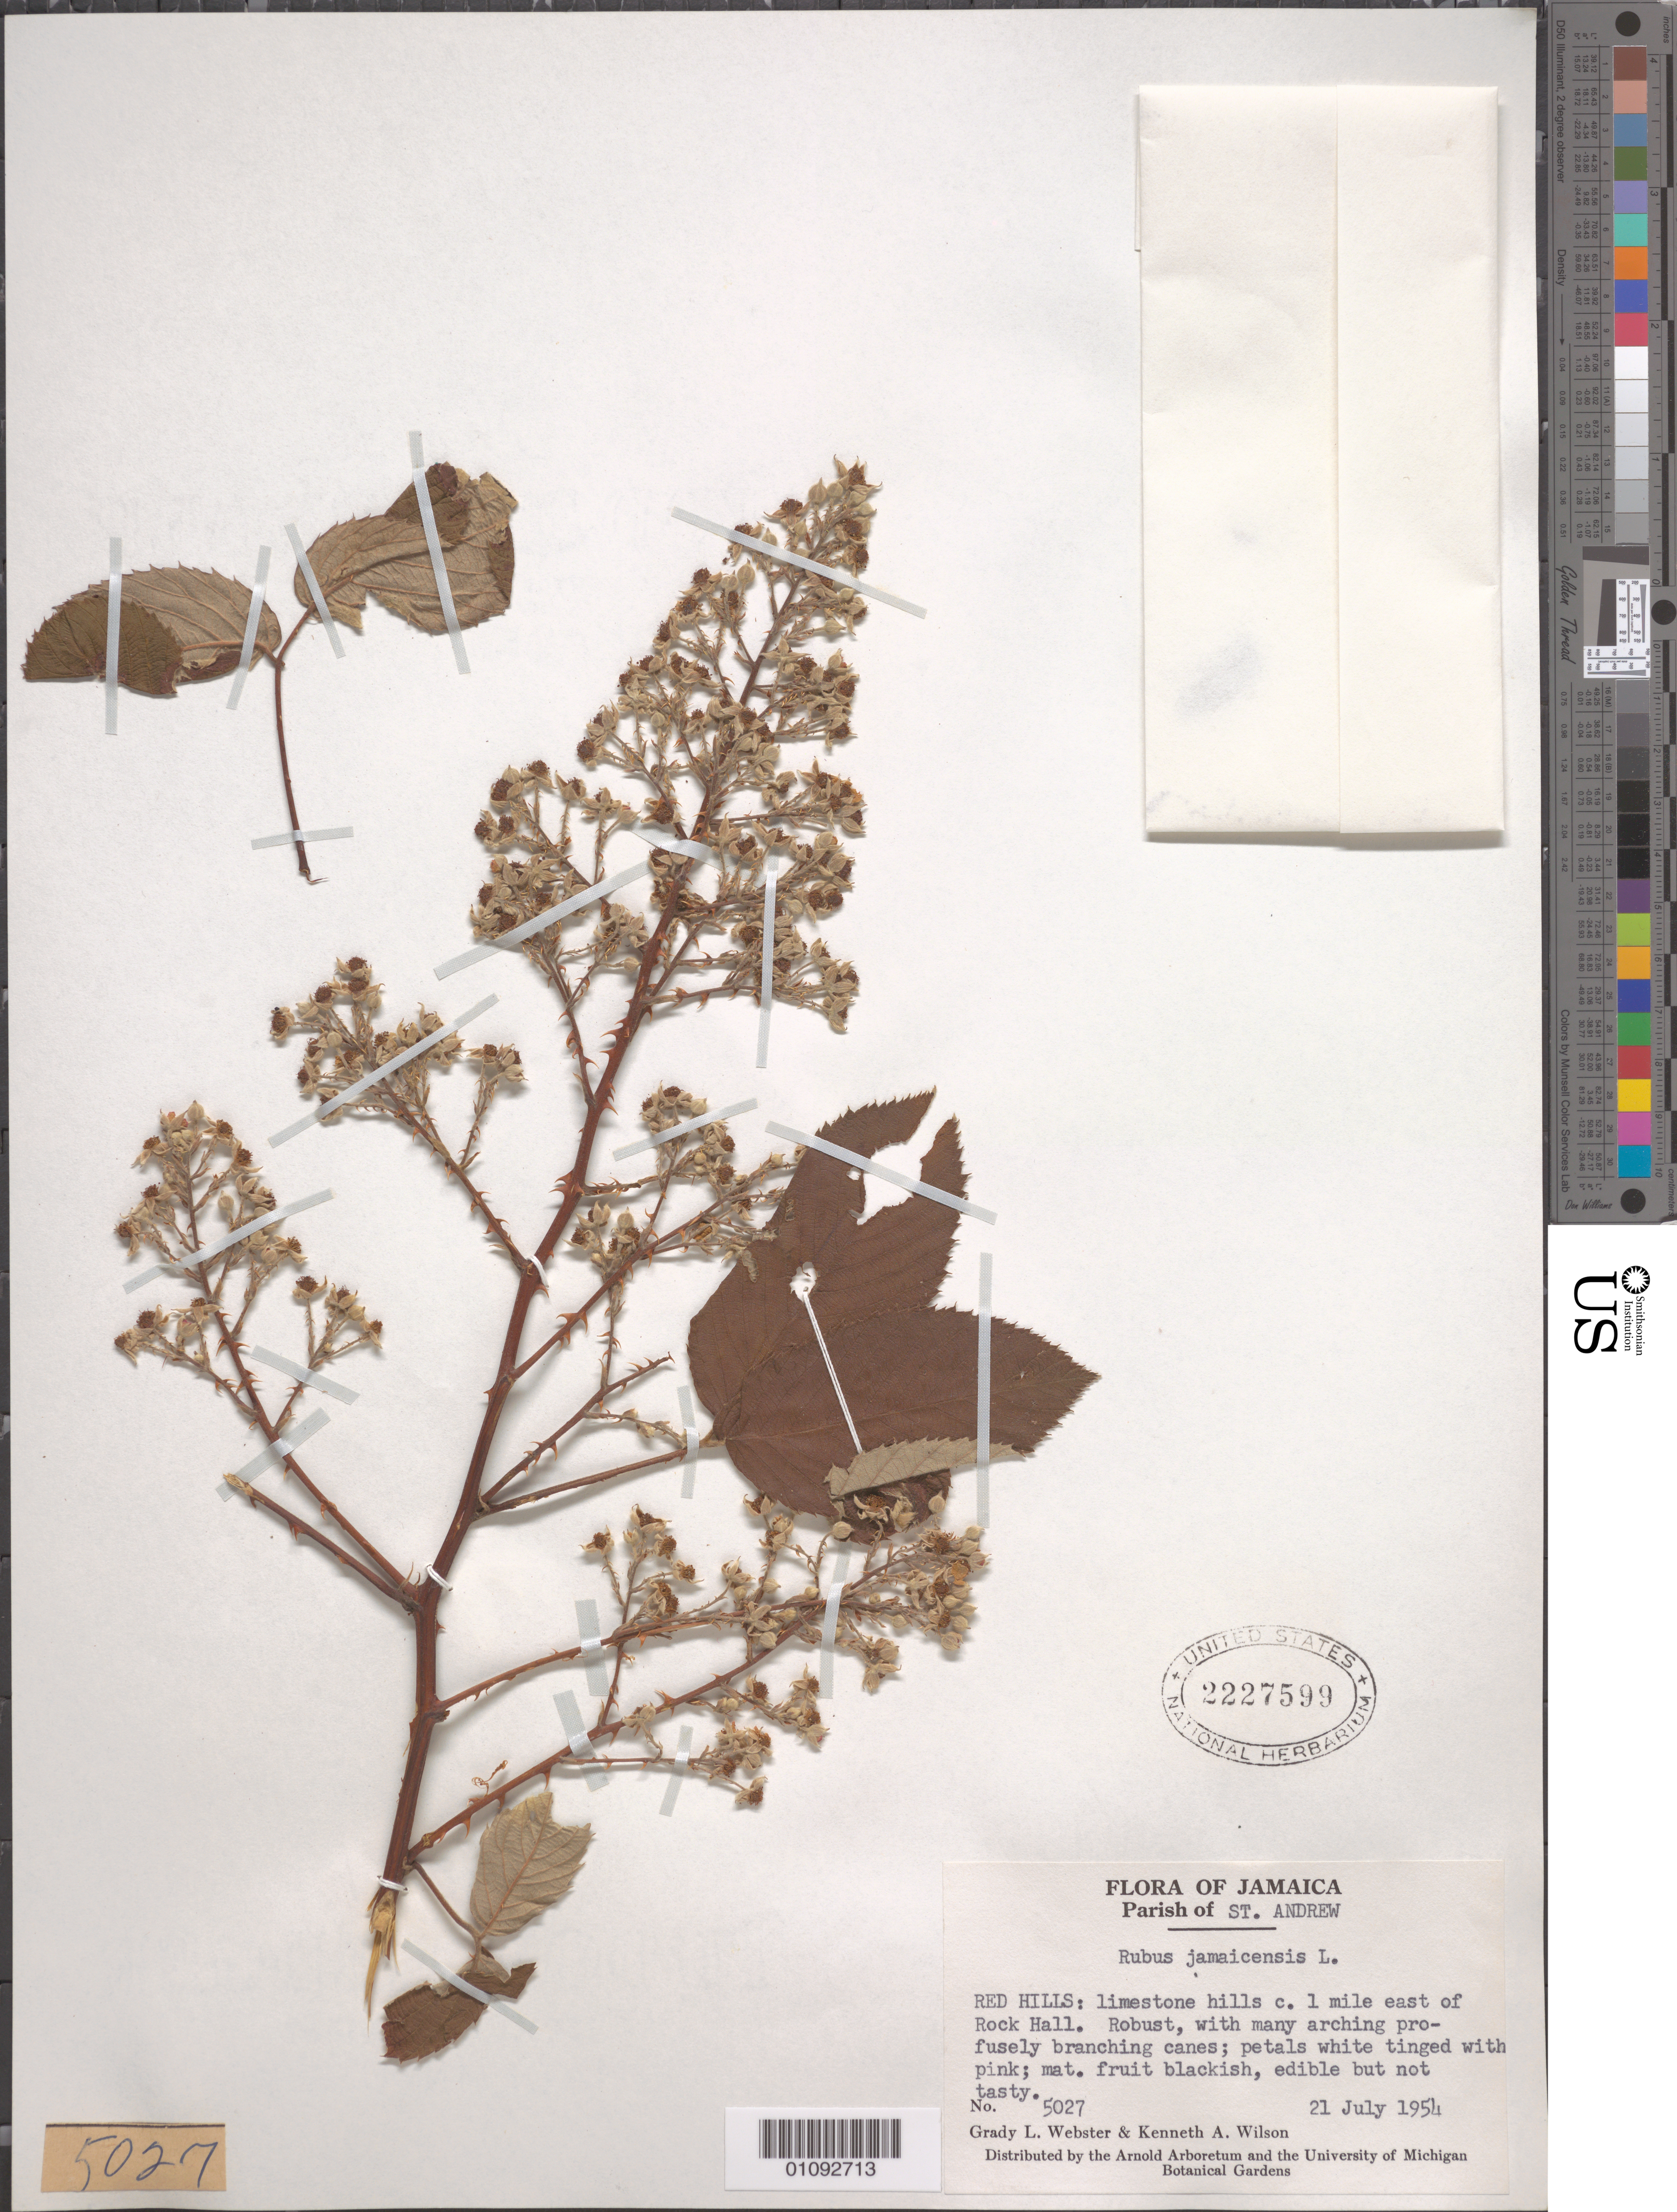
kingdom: Plantae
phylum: Tracheophyta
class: Magnoliopsida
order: Rosales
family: Rosaceae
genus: Rubus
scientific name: Rubus jamaicensis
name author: L.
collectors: G. L. Webster & K. A. Wilson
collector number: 5027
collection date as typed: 21 Jul 1954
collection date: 1954-07-21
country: Jamaica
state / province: Saint Andrew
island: Jamaica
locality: Red Hills: limestone hills c. l mi E of Rock Hall.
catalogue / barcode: US 2227599